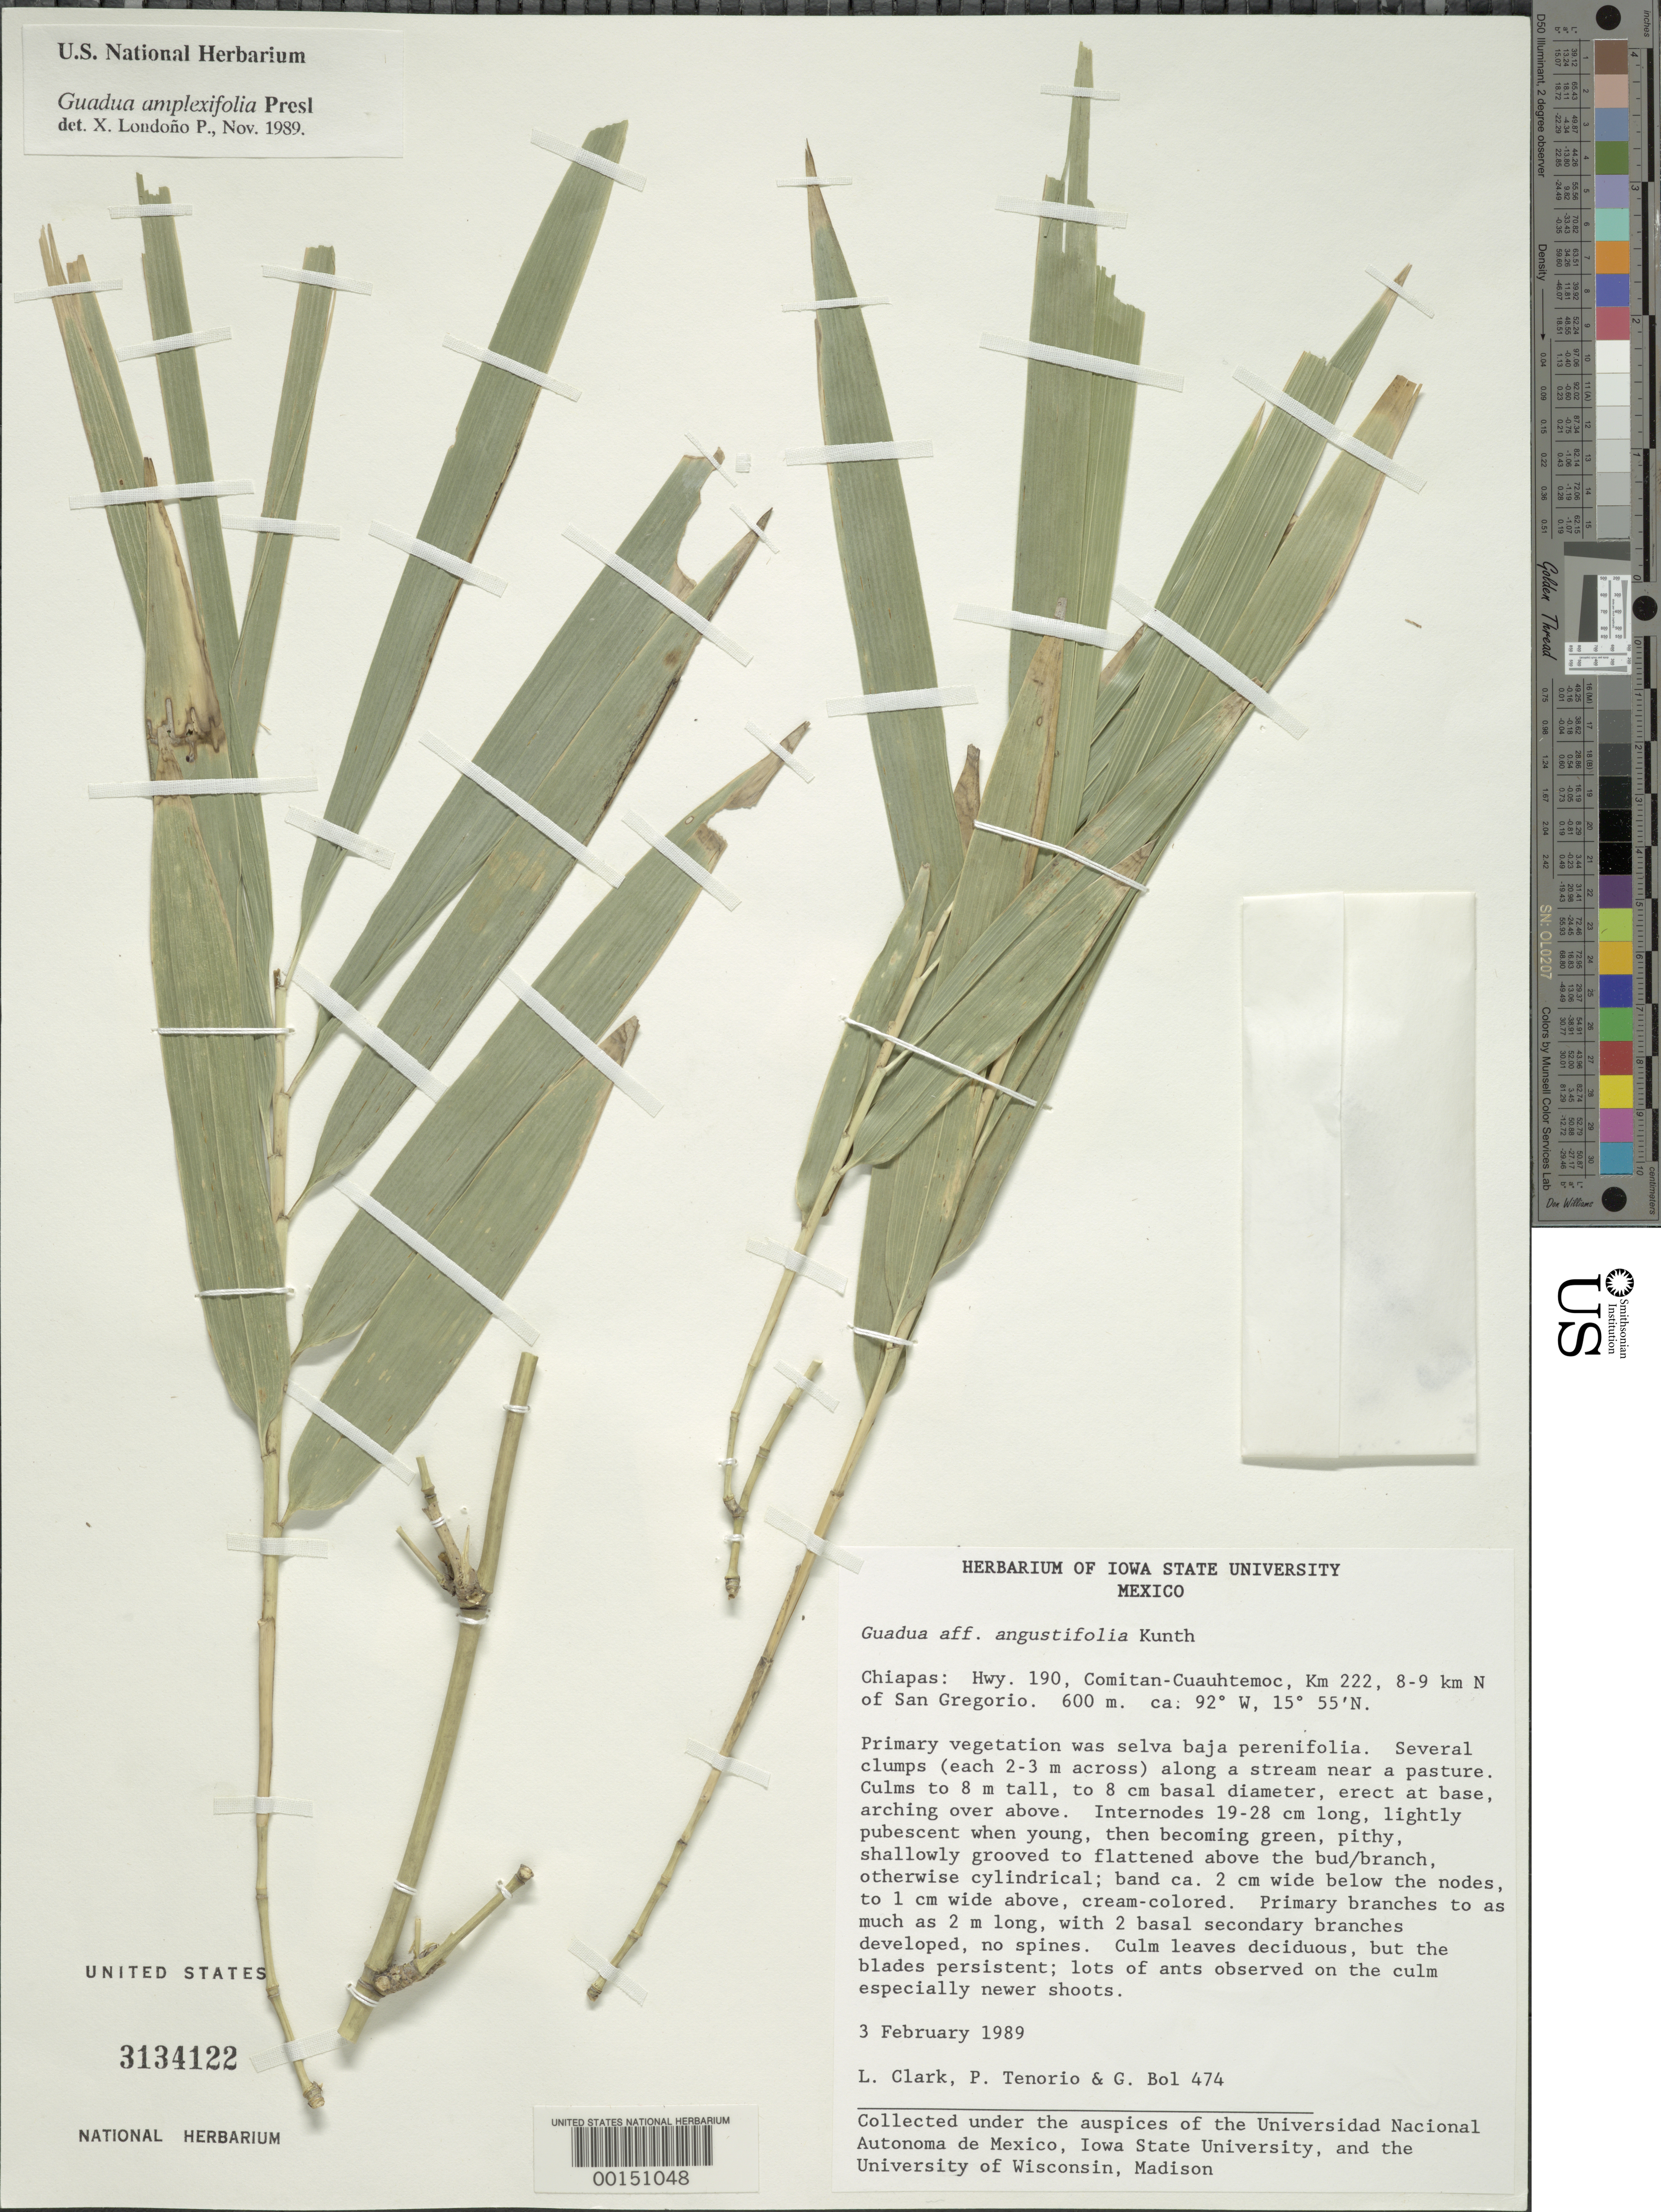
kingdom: Plantae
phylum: Tracheophyta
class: Liliopsida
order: Poales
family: Poaceae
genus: Guadua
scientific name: Guadua amplexifolia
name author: J. Presl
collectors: L. G. Clark, P. Tenorio L. & G. Bol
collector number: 474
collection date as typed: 03 Feb 1989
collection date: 1989-02-03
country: Mexico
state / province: Chiapas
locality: Hwy 190, Comitan - Cuauhtemoc, km 222, 8-9 km N of San Gregorio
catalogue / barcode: US 3134122